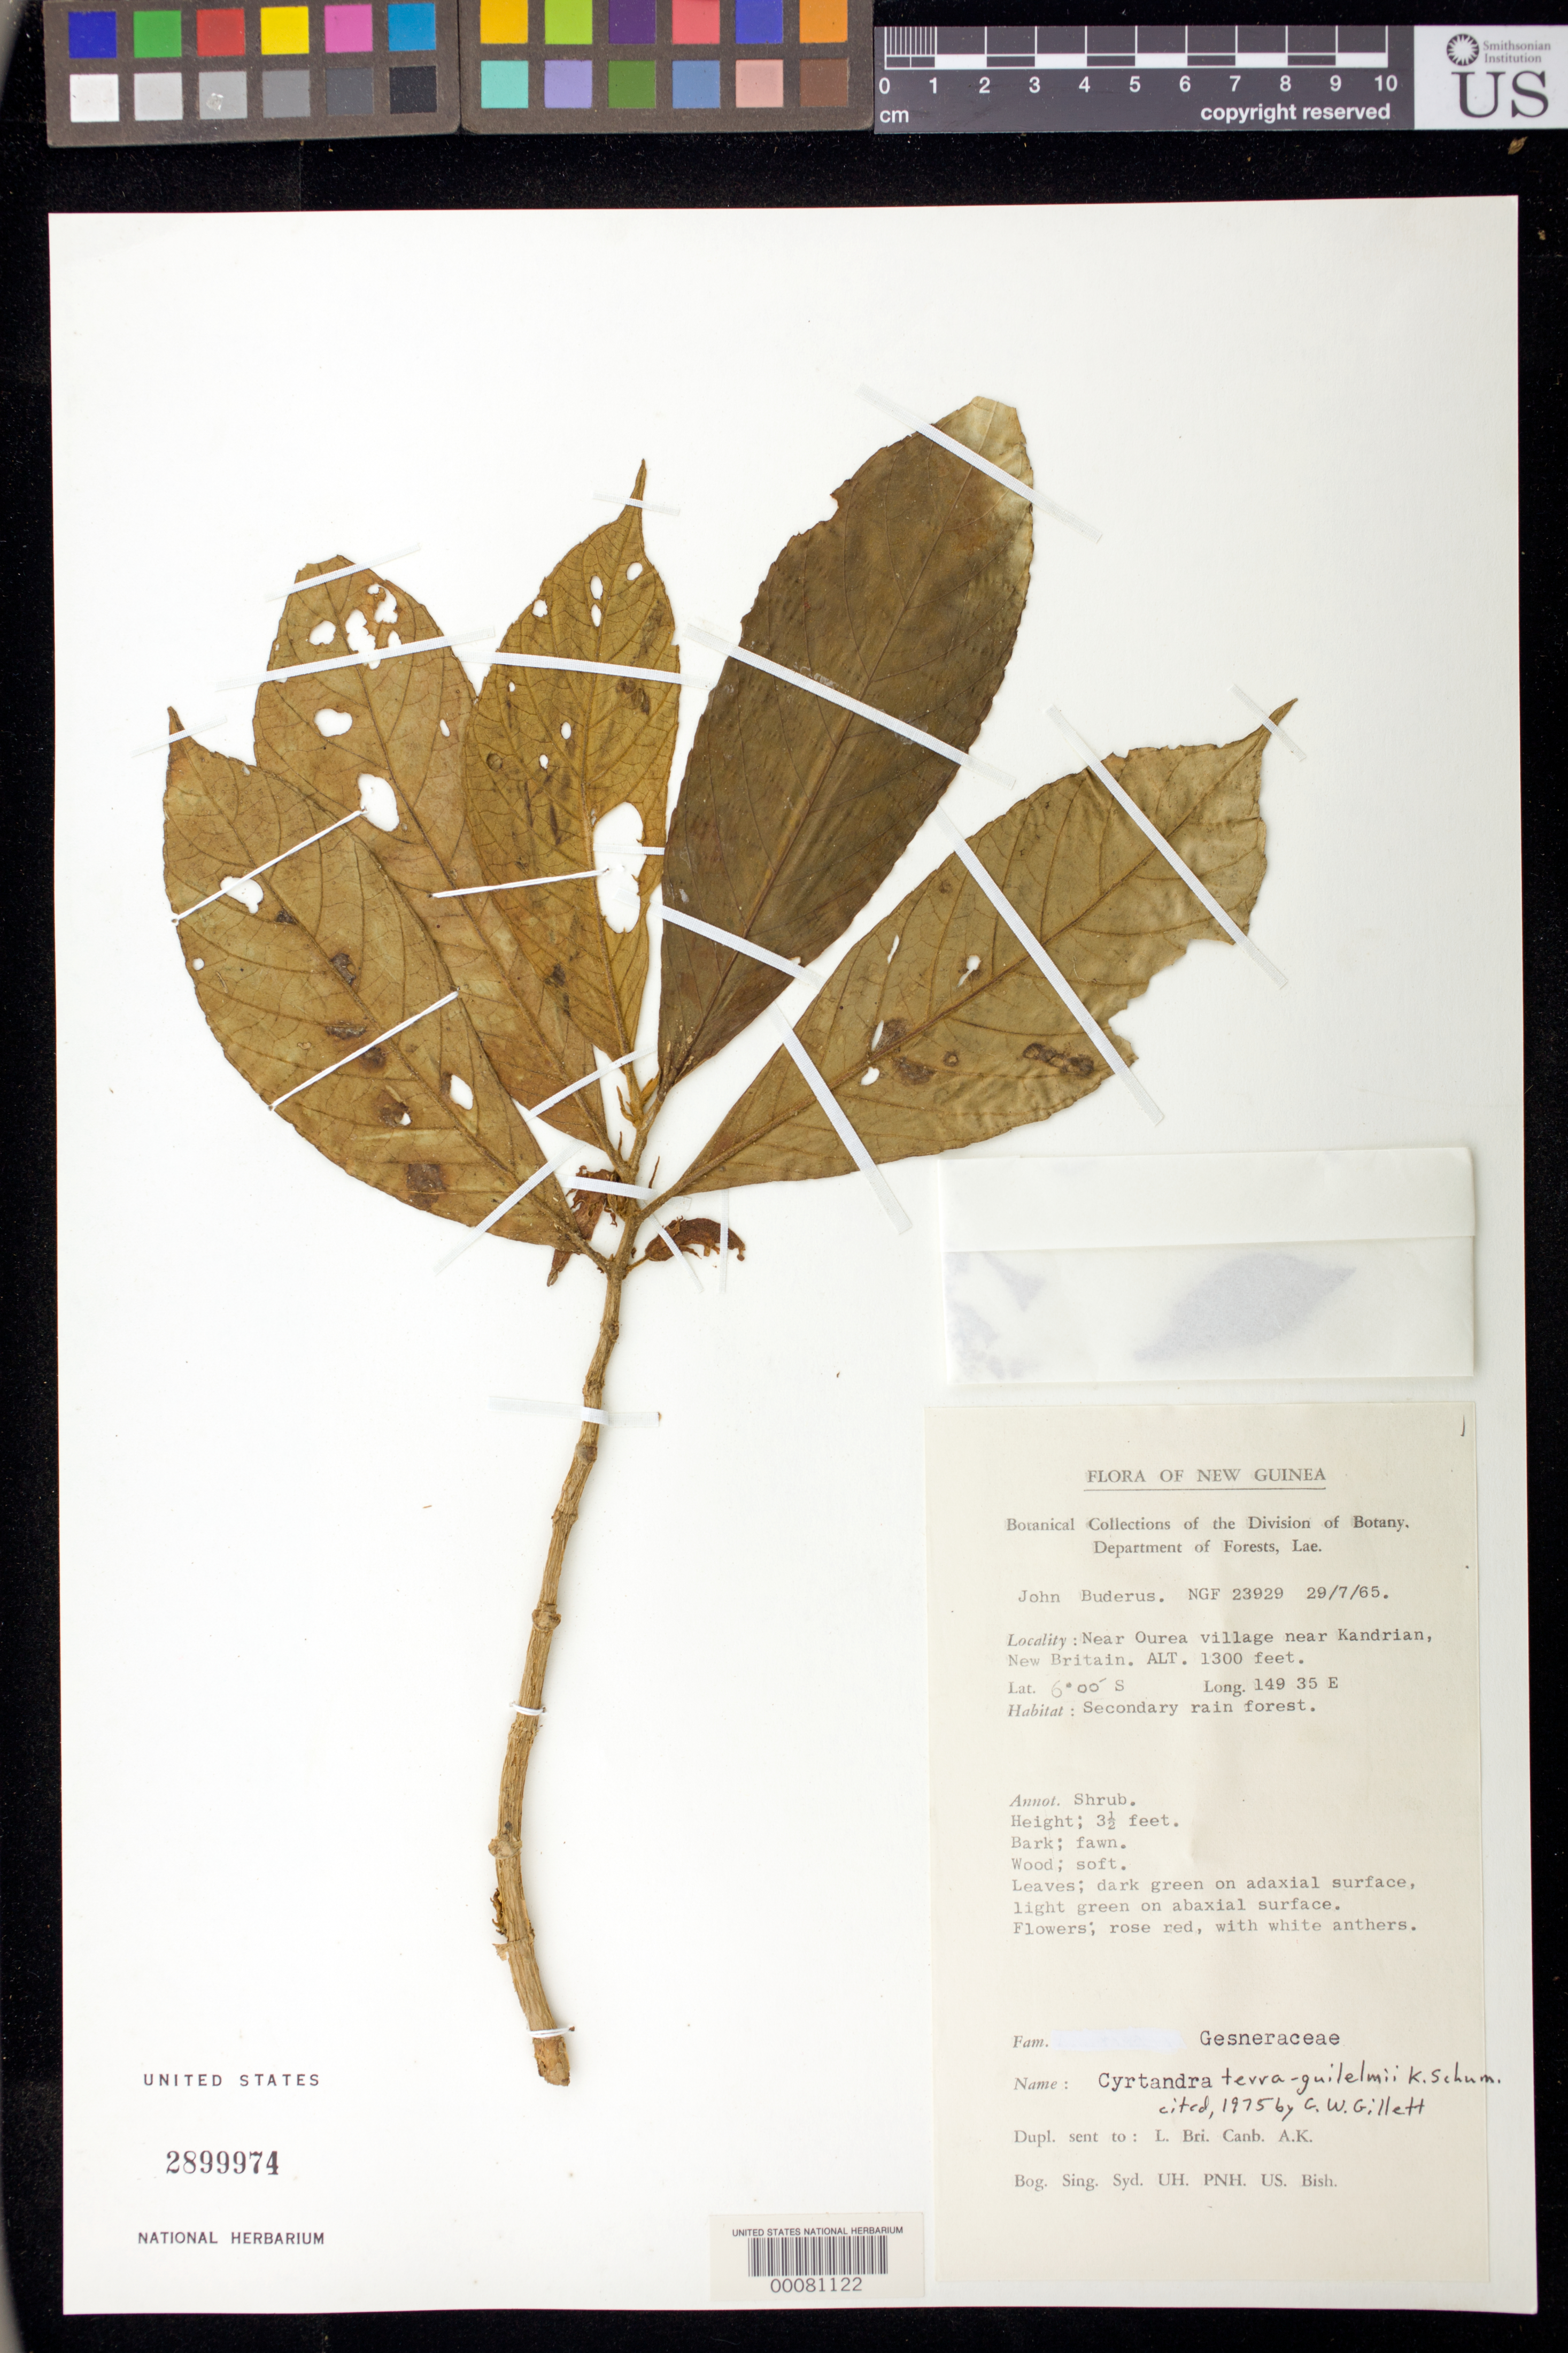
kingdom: Plantae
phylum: Tracheophyta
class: Magnoliopsida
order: Lamiales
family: Gesneriaceae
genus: Cyrtandra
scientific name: Cyrtandra terrae-guilelmi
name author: K. Schum.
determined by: Gillett, G. W.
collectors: J. Buderus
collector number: NGF 23929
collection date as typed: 29 Jul 1965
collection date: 1965-07-29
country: Papua New Guinea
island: New Britain I.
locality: Near Ourea village near Kandrian, New Britain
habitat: Secondary rain forest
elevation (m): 396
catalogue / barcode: US 2899974